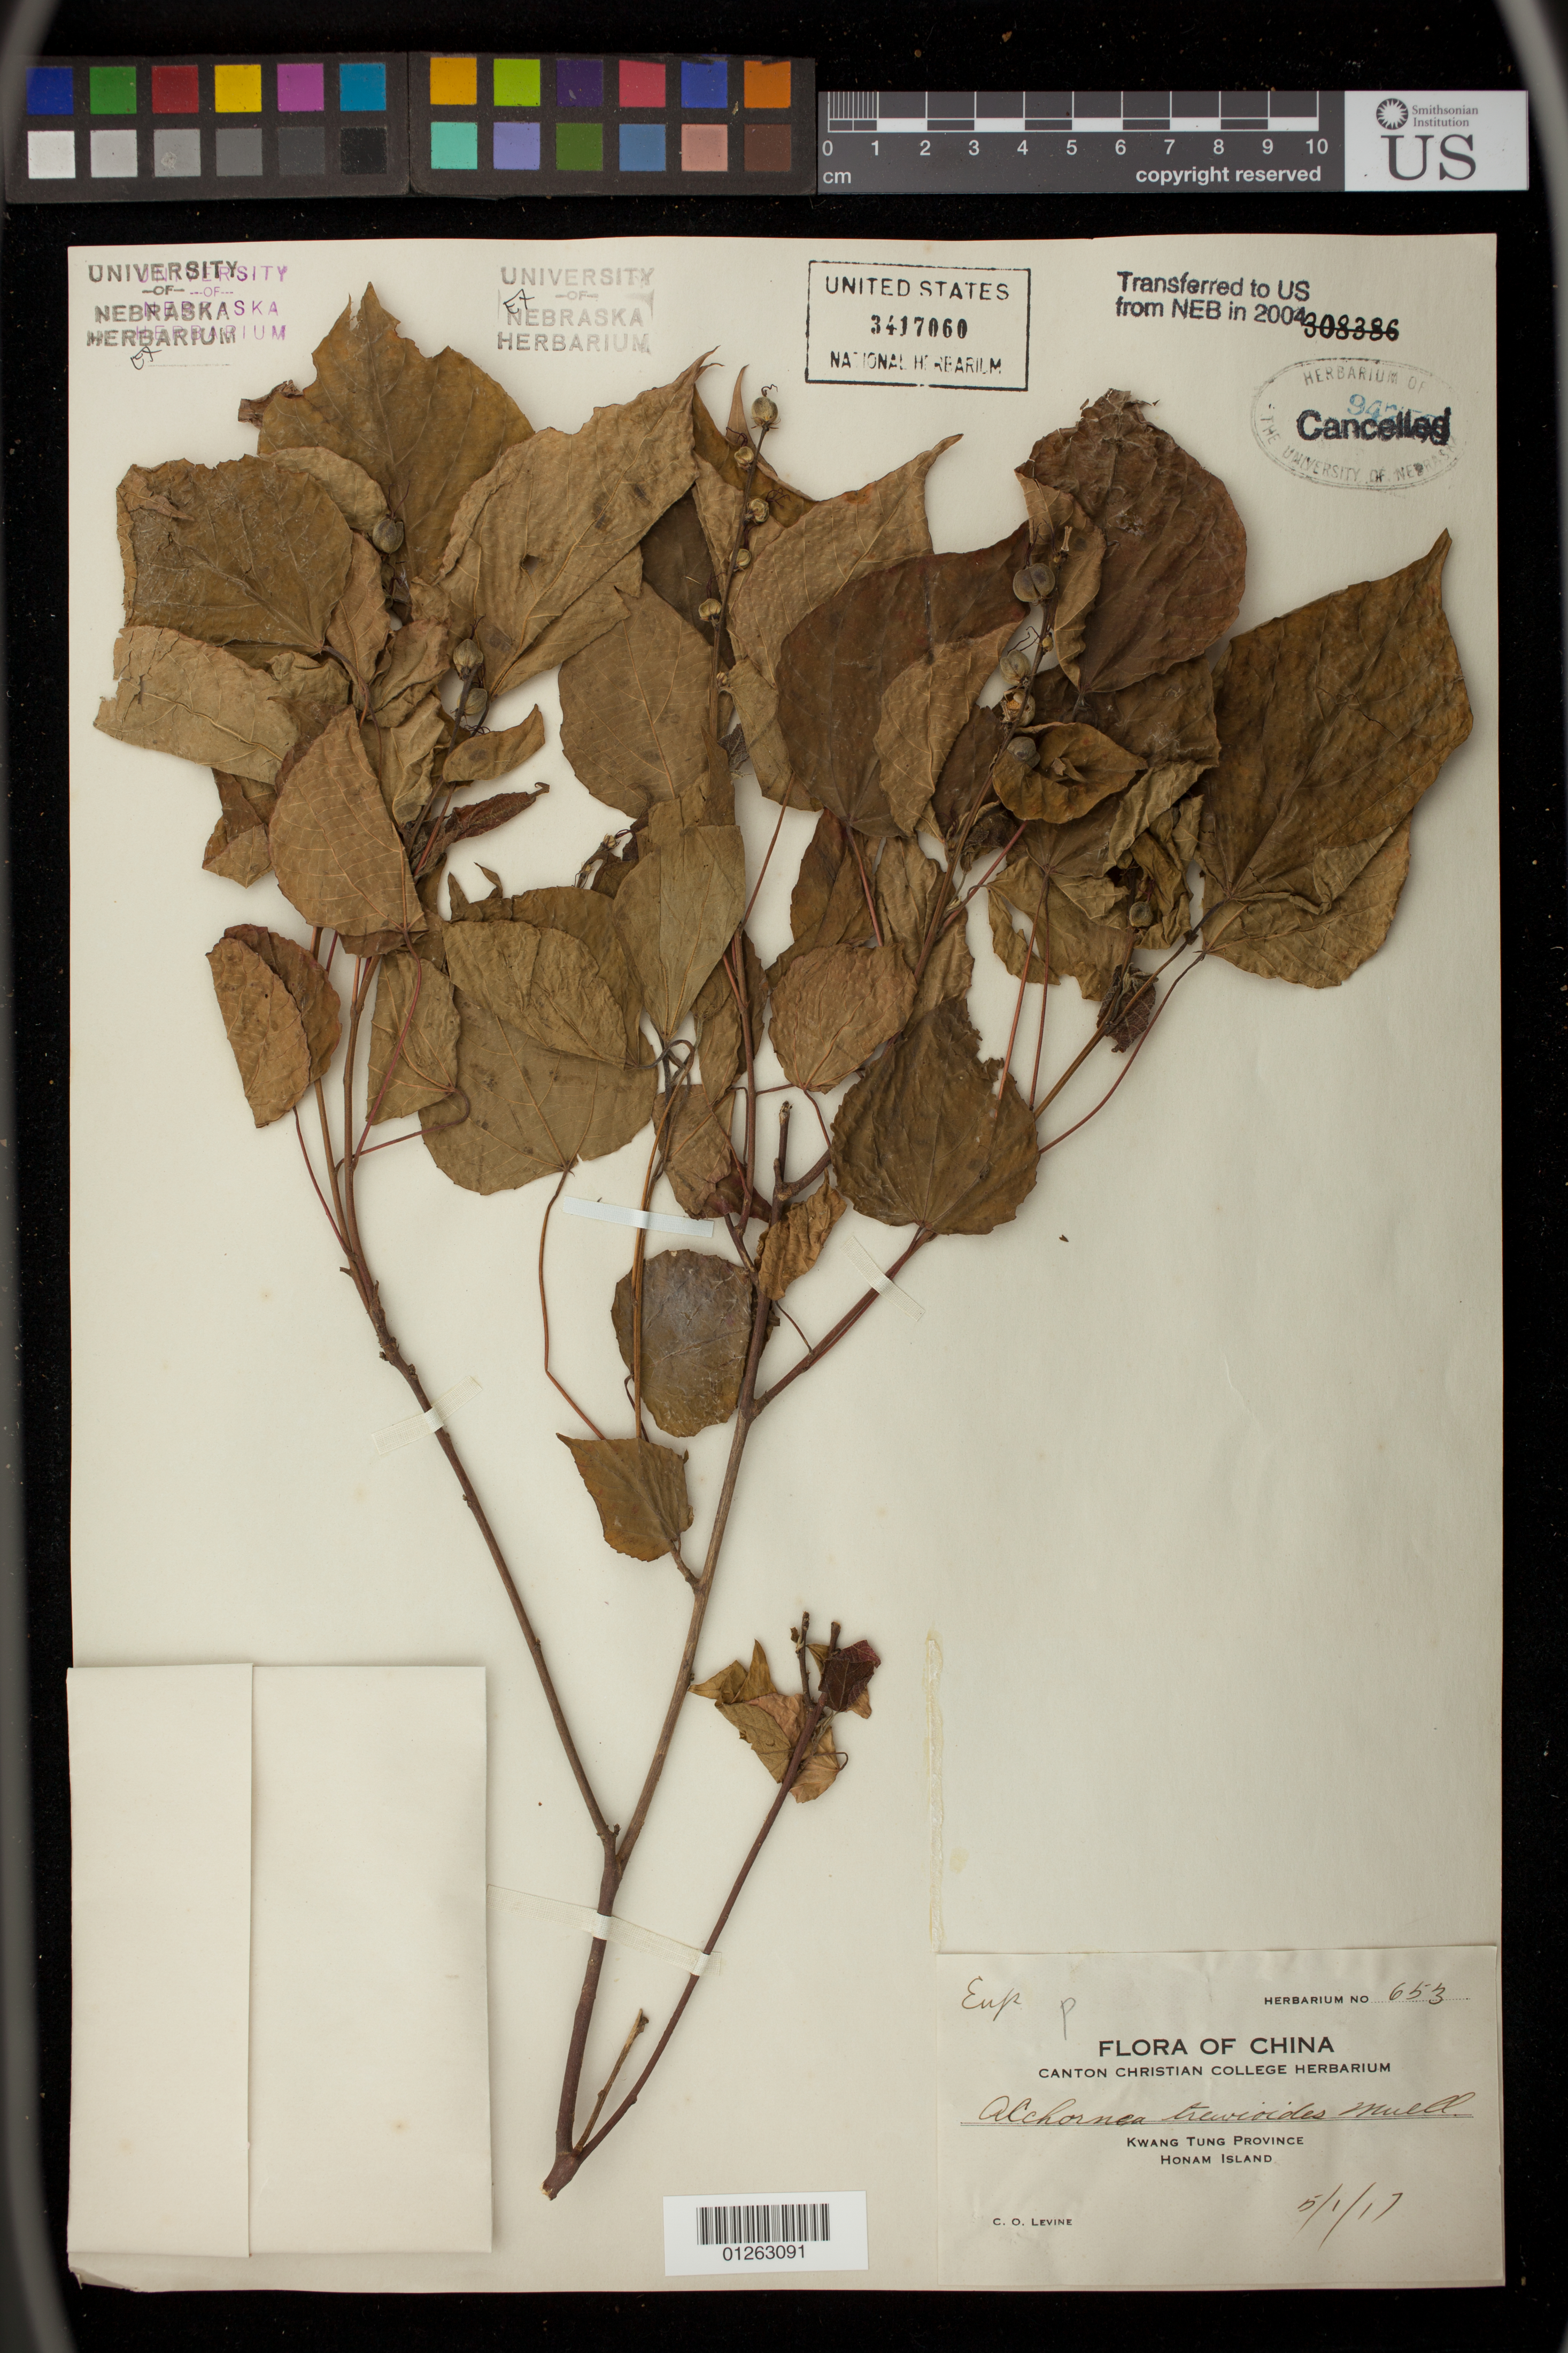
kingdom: Plantae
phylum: Tracheophyta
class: Magnoliopsida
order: Malpighiales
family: Euphorbiaceae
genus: Alchornea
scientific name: Alchornea sp.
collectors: C. O. Levine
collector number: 653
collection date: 1917-05-01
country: China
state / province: Guangdong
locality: Honam Island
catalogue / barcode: US 3417060